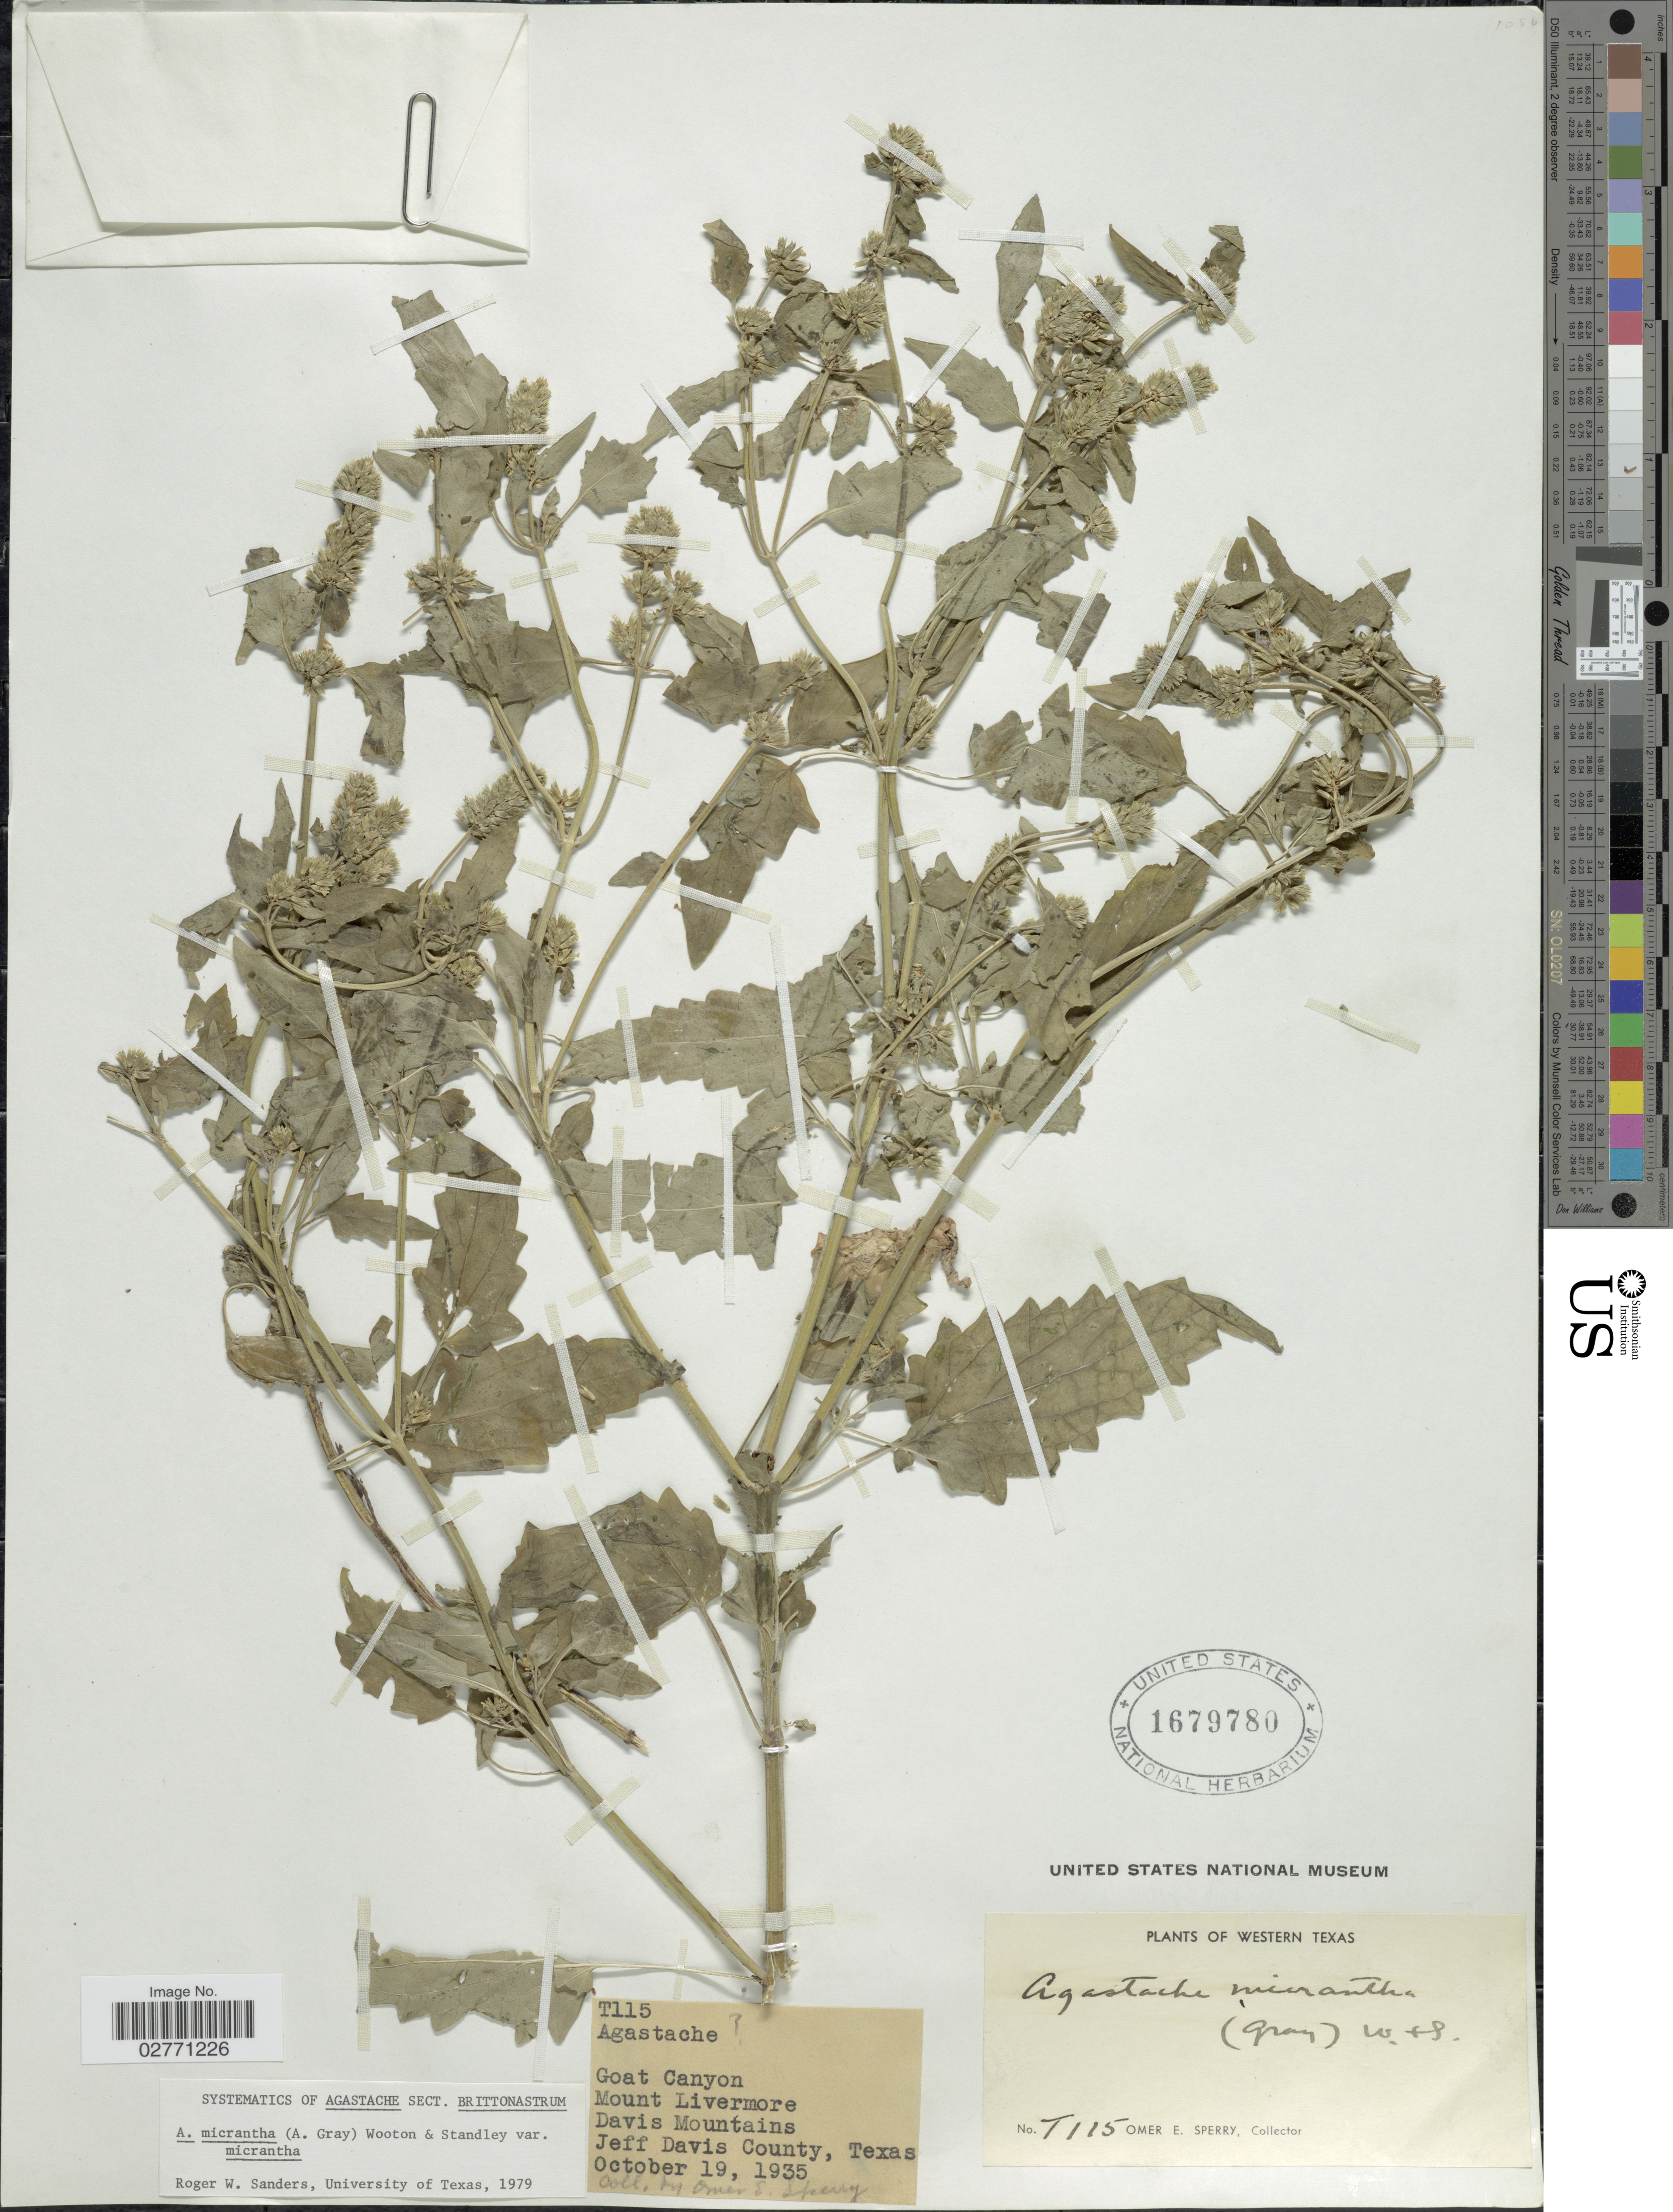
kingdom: Plantae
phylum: Tracheophyta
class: Magnoliopsida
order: Lamiales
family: Lamiaceae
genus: Agastache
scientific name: Agastache micrantha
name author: (A. Gray) Wooton & Standl.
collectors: O. E. Sperry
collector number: T115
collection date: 1935-10-19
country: United States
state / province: Texas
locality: Goat Canyon. Mount Livermore. Davis Mountains. Jeff Davis County, Texas. Western Texas.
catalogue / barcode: US 1679780